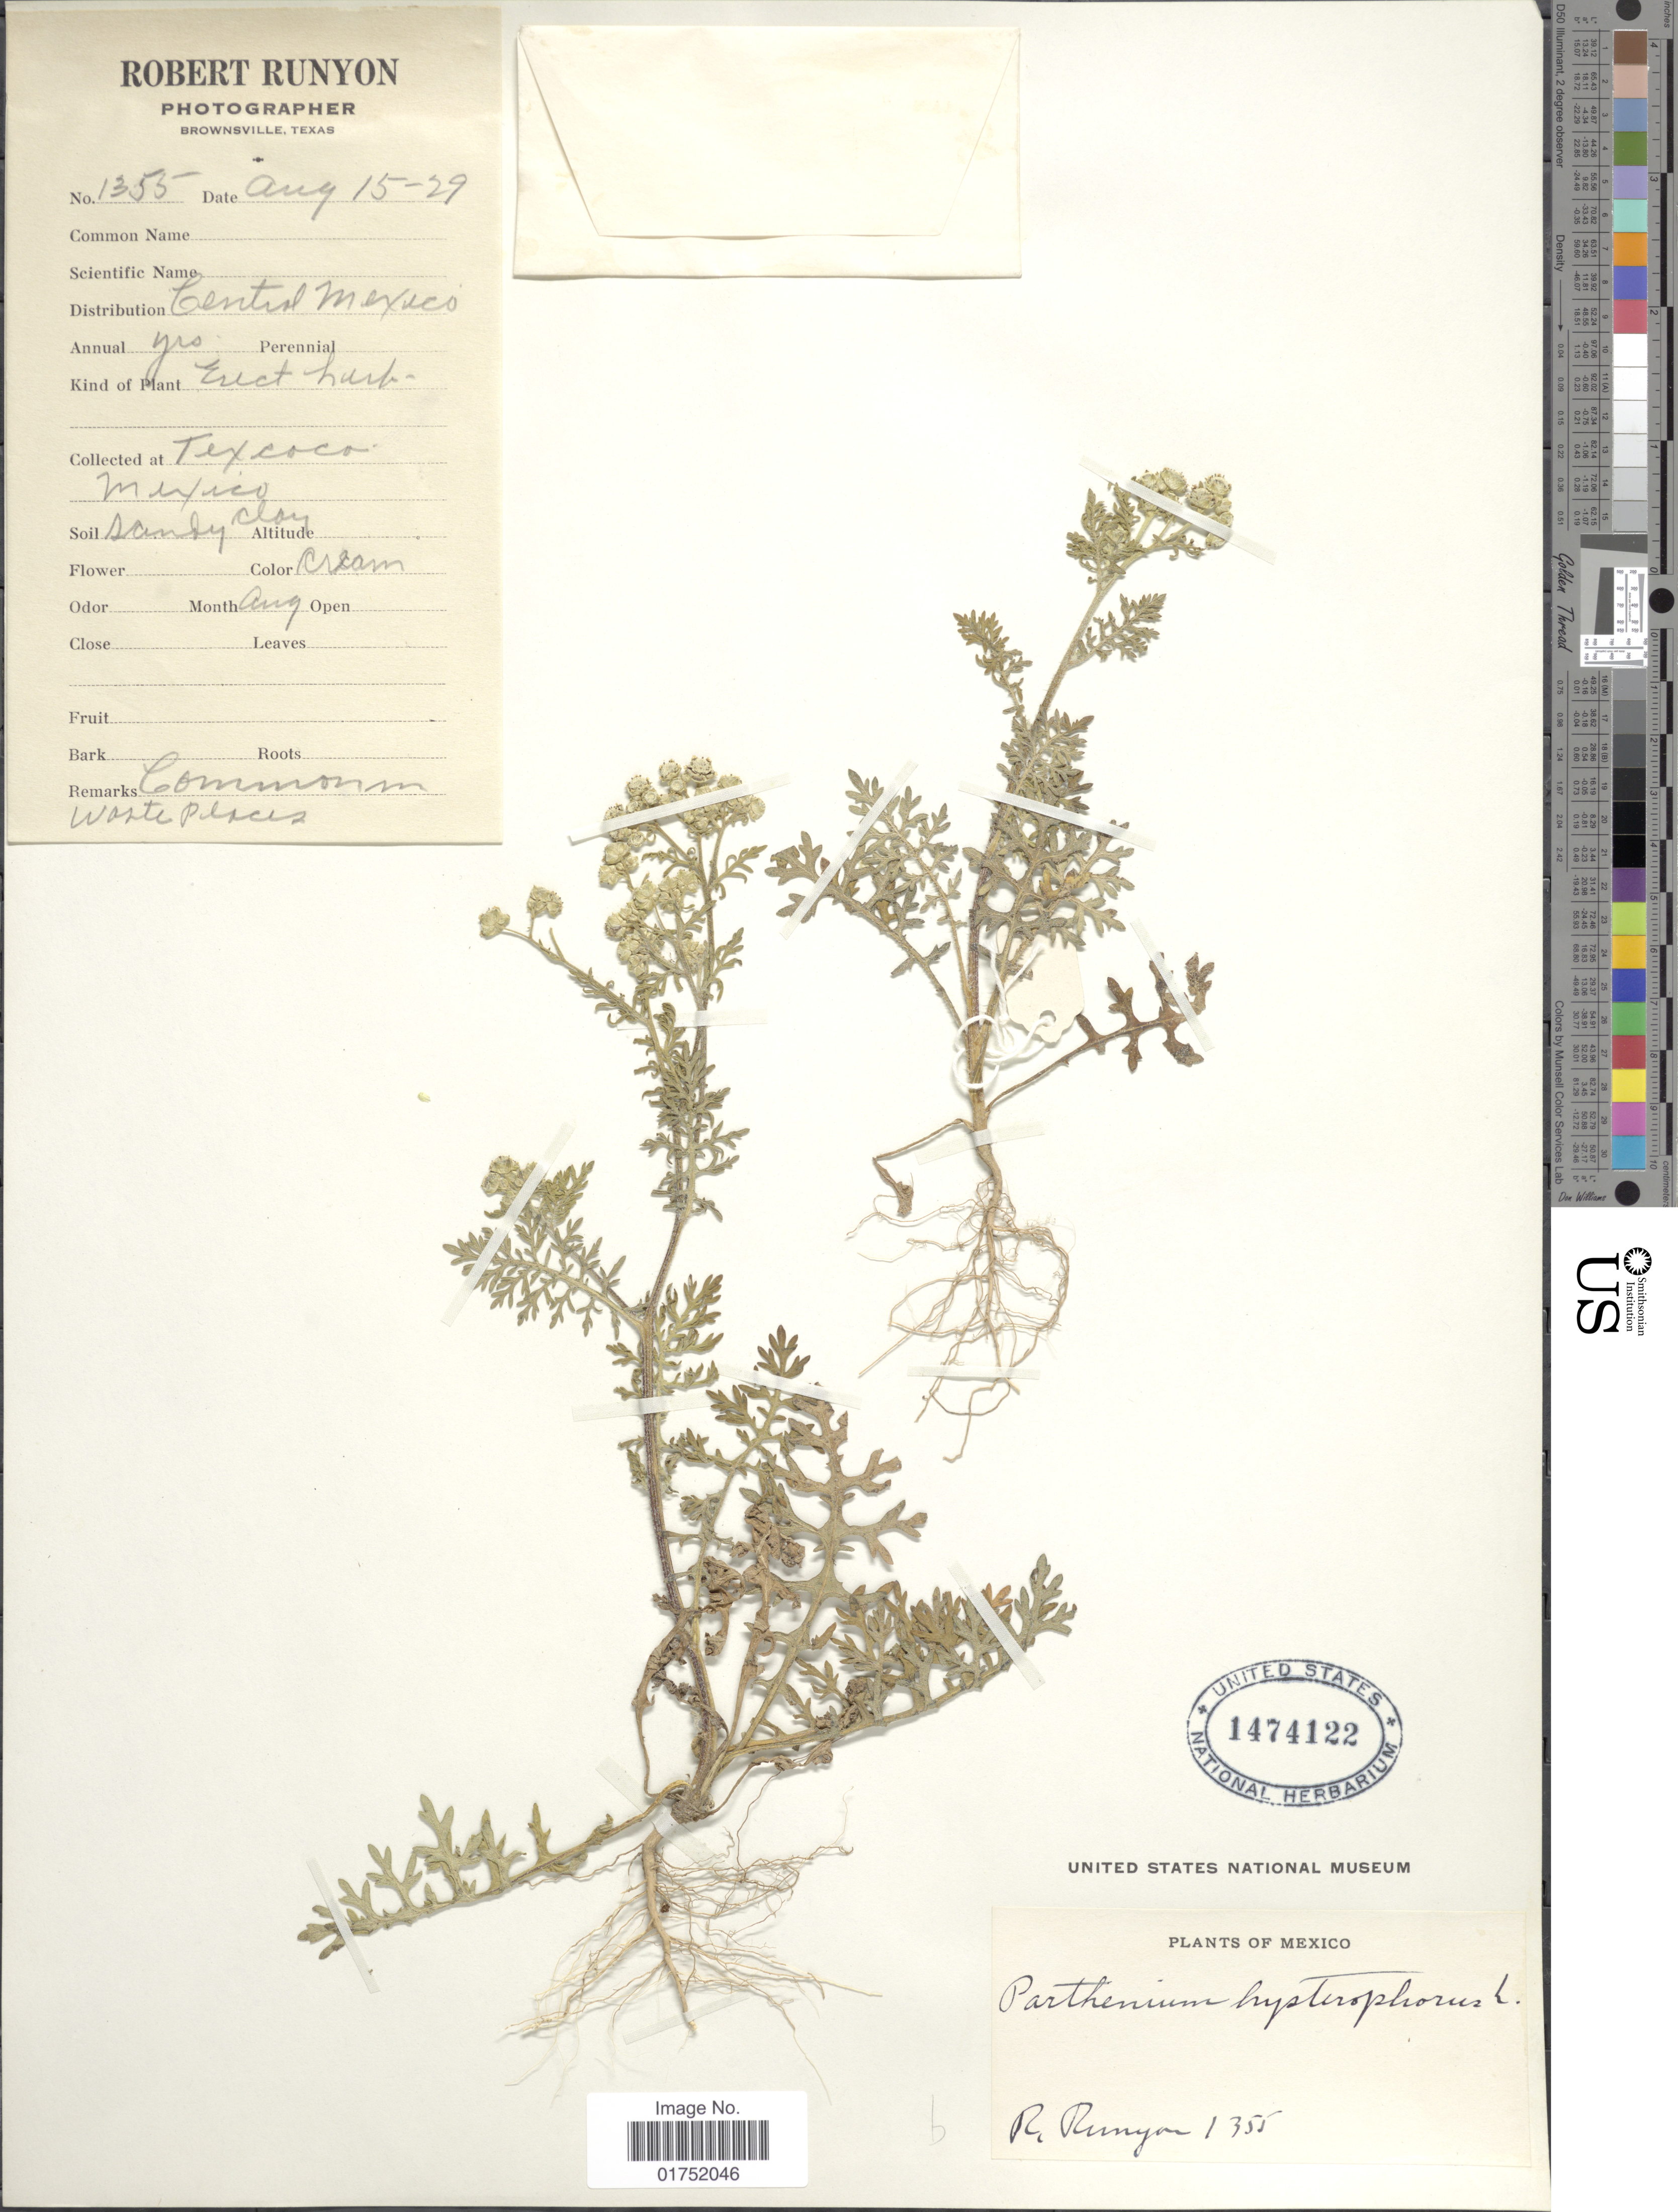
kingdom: Plantae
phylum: Tracheophyta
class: Magnoliopsida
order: Asterales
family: Asteraceae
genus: Parthenium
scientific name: Parthenium bipinnatifidum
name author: (Ortega) Rollins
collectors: R. Runyon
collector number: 1355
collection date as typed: Transcribed d/m/y: 15/8/29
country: Mexico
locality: Texcoco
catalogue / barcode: US 1474122